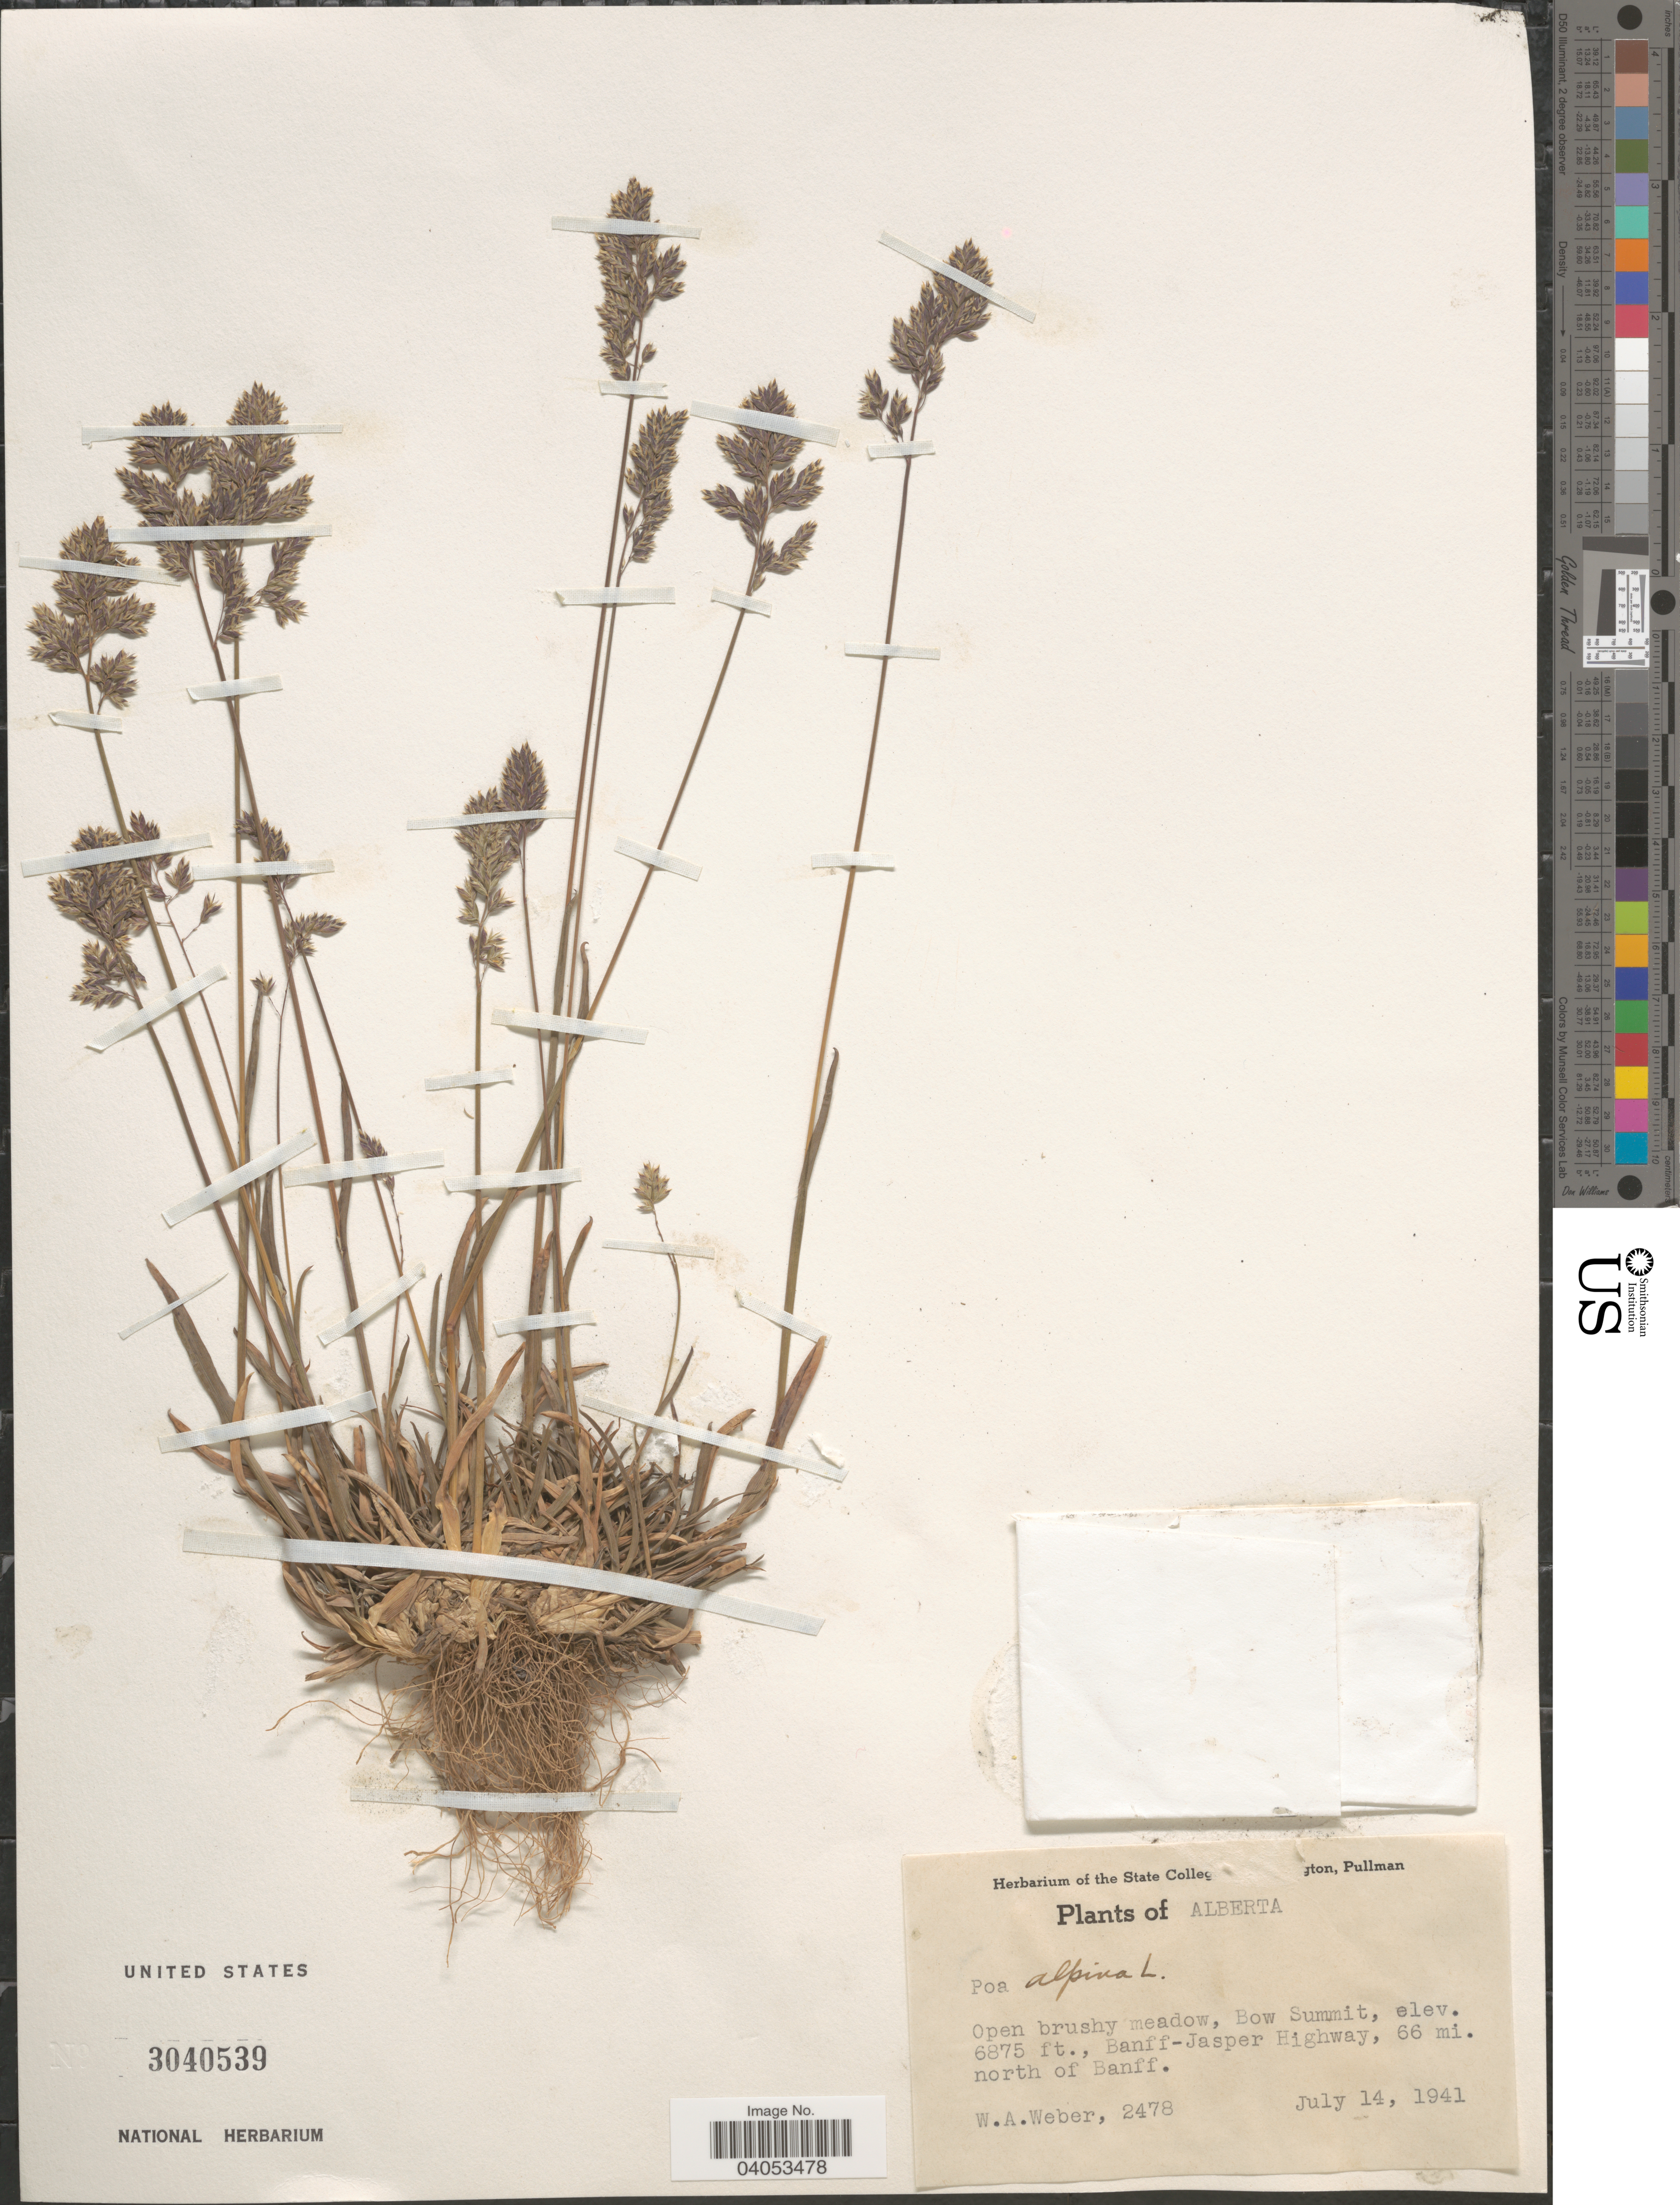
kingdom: Plantae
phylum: Tracheophyta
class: Liliopsida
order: Poales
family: Poaceae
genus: Poa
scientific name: Poa alpina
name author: L.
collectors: W. A. Weber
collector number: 2478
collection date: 1941-07-14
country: Canada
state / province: Alberta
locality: Bow Summit, Banff-Jasper Highway, 66 mi. north of Banff.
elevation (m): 2096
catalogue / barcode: US 3040539